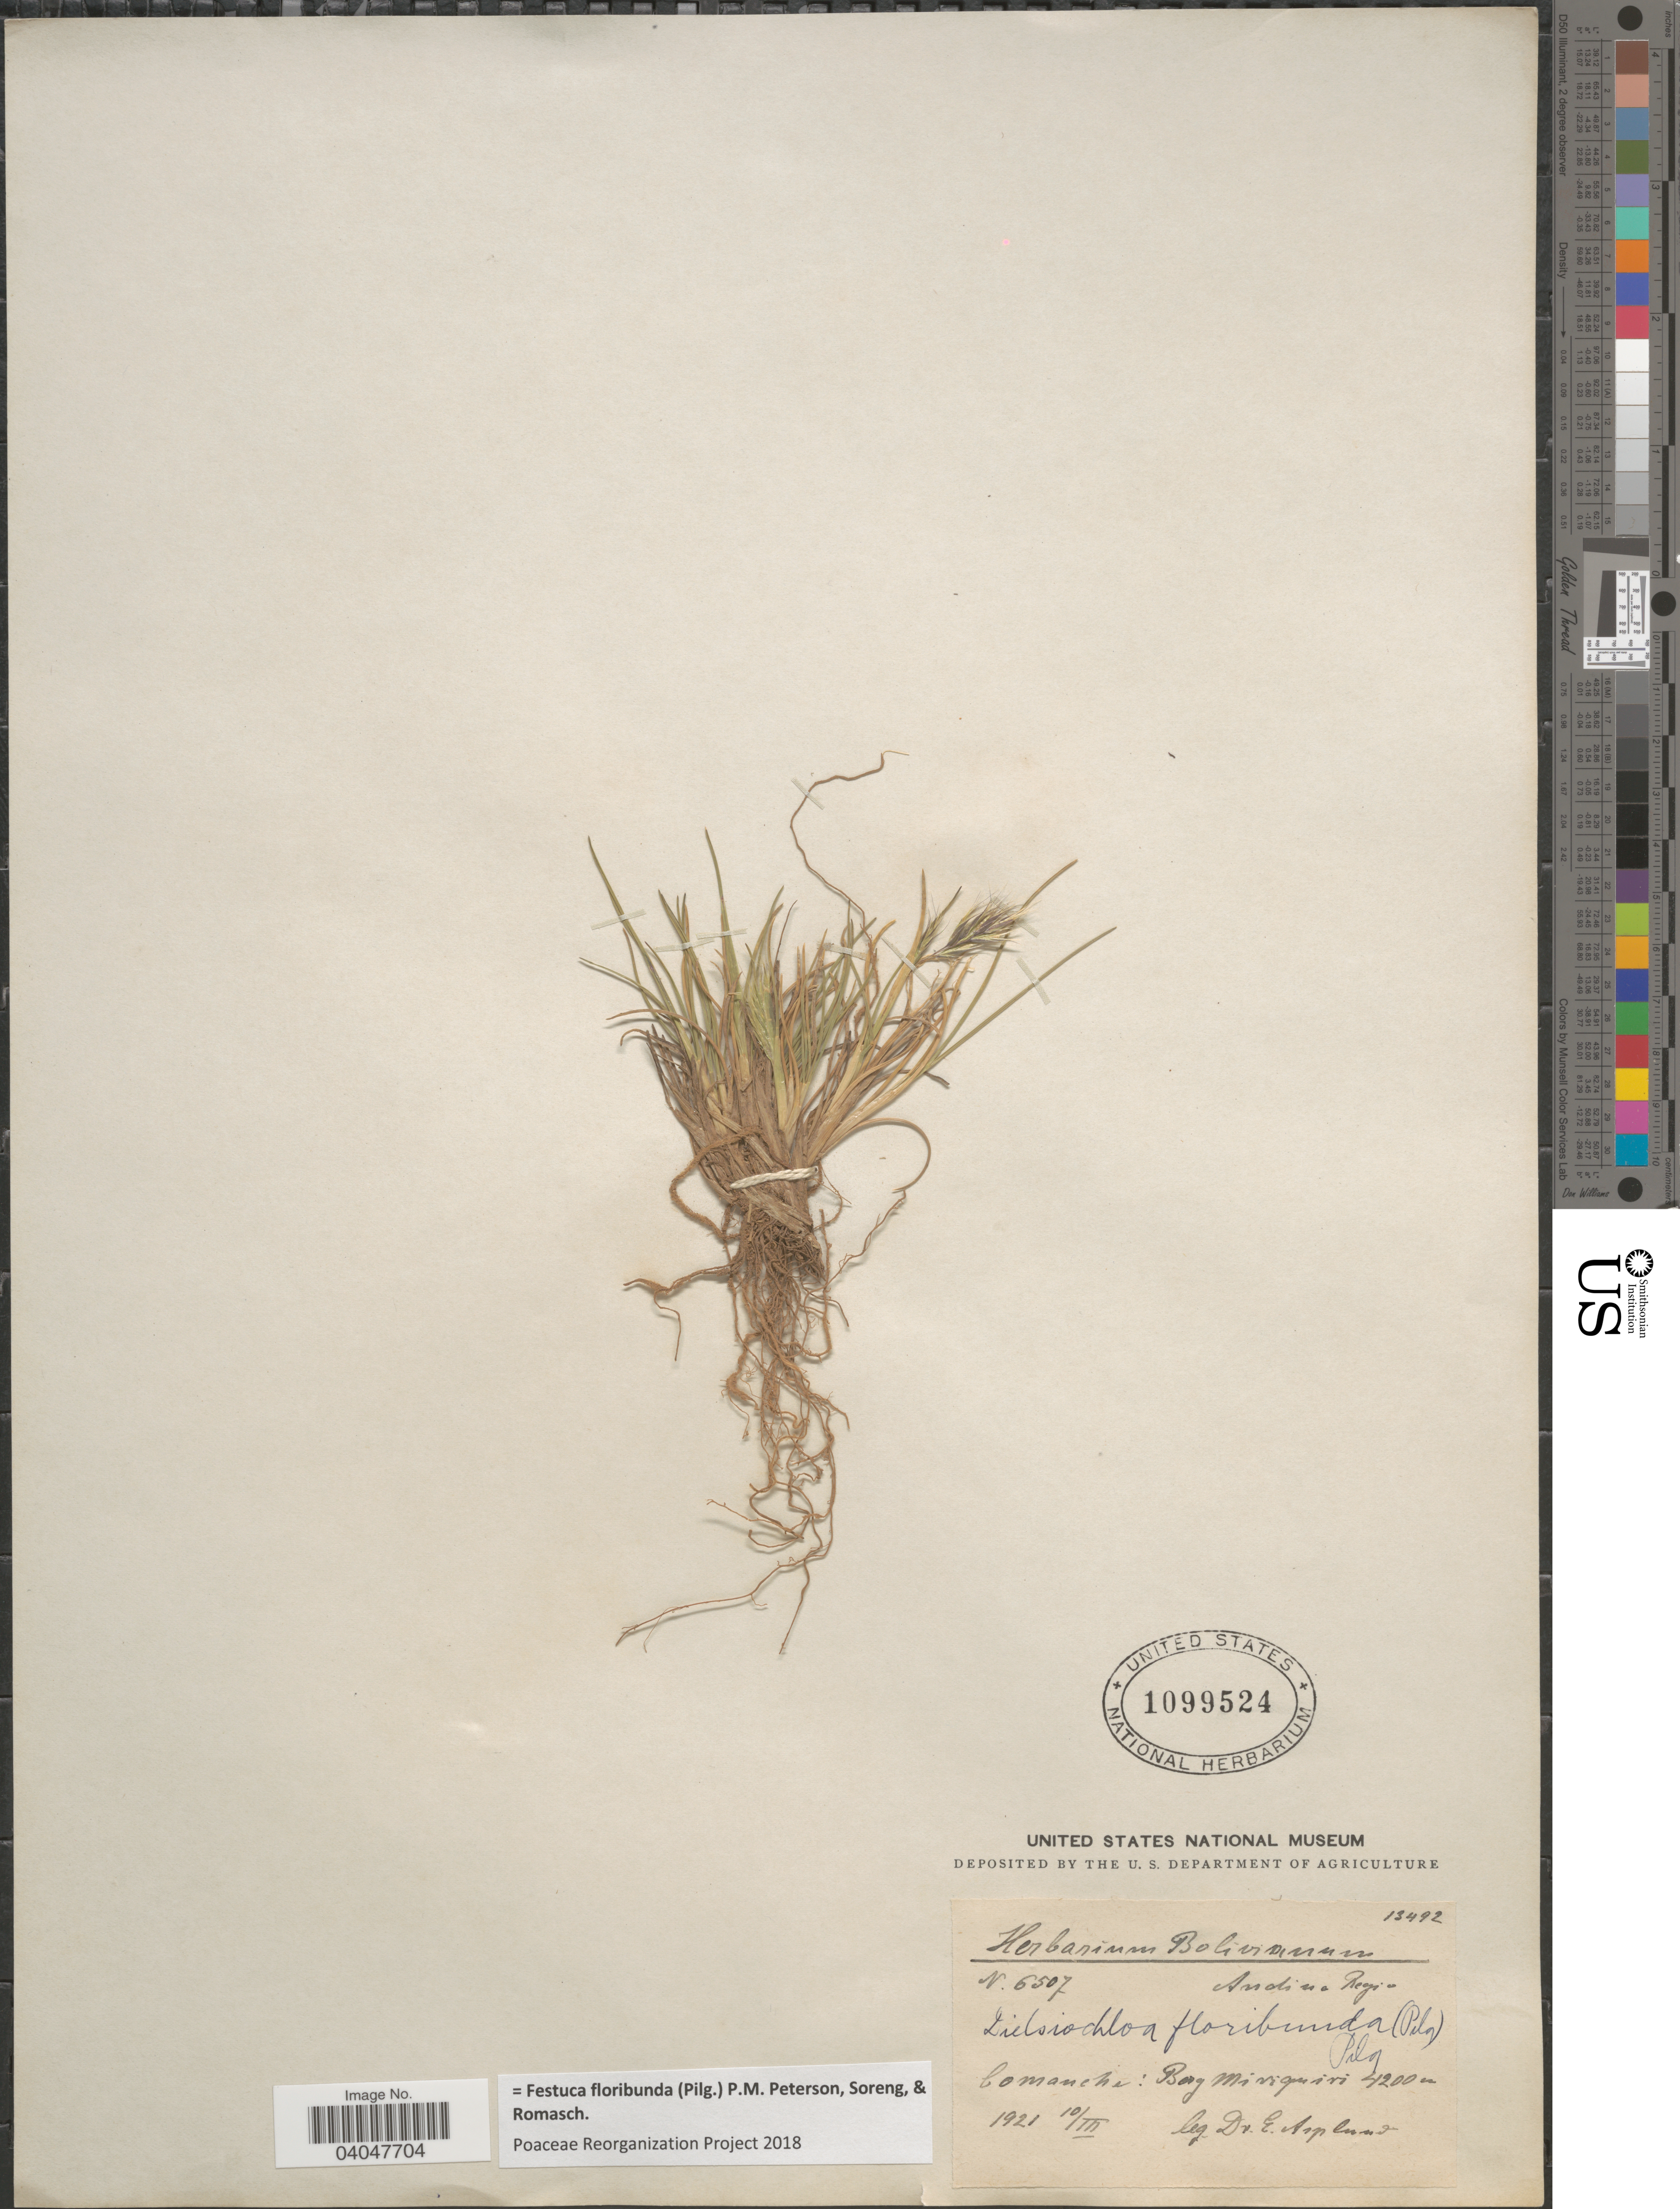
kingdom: Plantae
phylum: Tracheophyta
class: Liliopsida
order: Poales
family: Poaceae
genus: Festuca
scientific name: Festuca floribunda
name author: (Pilg.) P.M. Peterson et al.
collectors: E. Asplund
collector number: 6507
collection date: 1921-03-10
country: Bolivia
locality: Andine Regio. Comanche: Berg Miriquiri.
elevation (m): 4200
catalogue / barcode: US 1099524